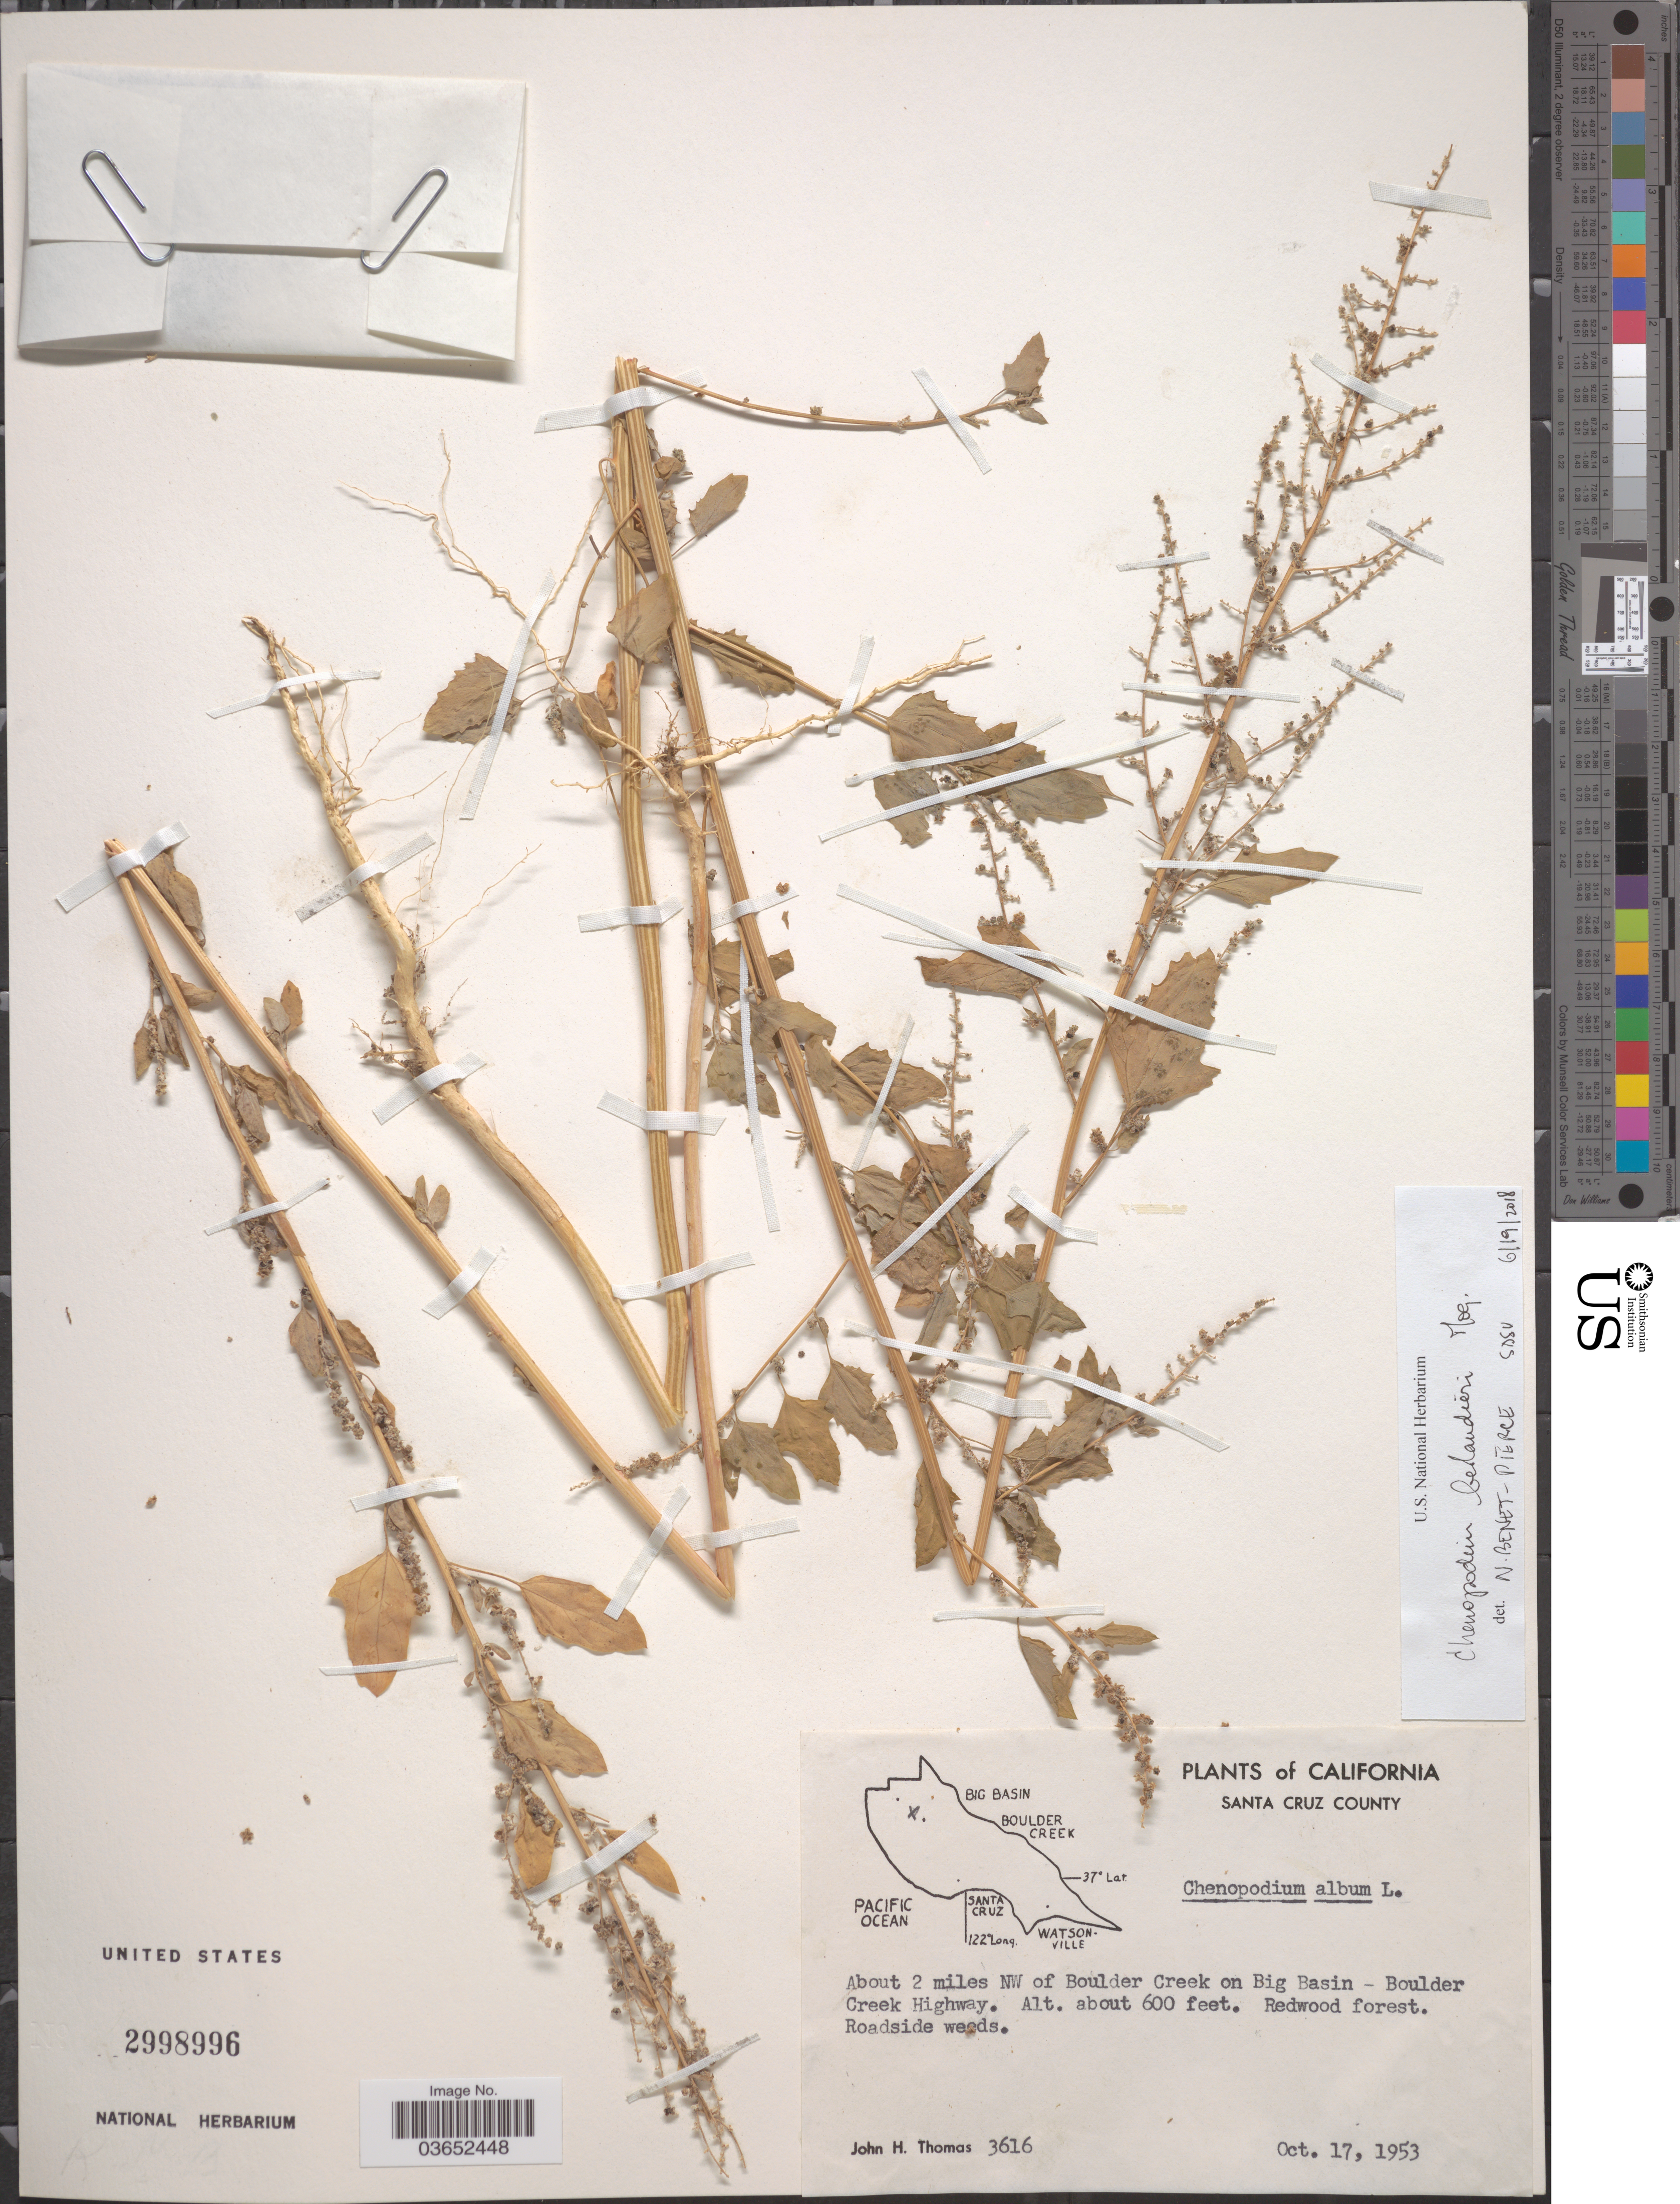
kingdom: Plantae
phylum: Tracheophyta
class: Magnoliopsida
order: Caryophyllales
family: Amaranthaceae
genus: Chenopodium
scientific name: Chenopodium berlandieri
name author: Moq.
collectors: J. H. Thomas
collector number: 3616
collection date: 1953-10-17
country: United States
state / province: California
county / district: Santa Cruz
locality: Santa Cruz County. About 2 miles NW of Boulder Creek on Big Basin - Boulder Creek Highway.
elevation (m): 183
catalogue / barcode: US 2998996